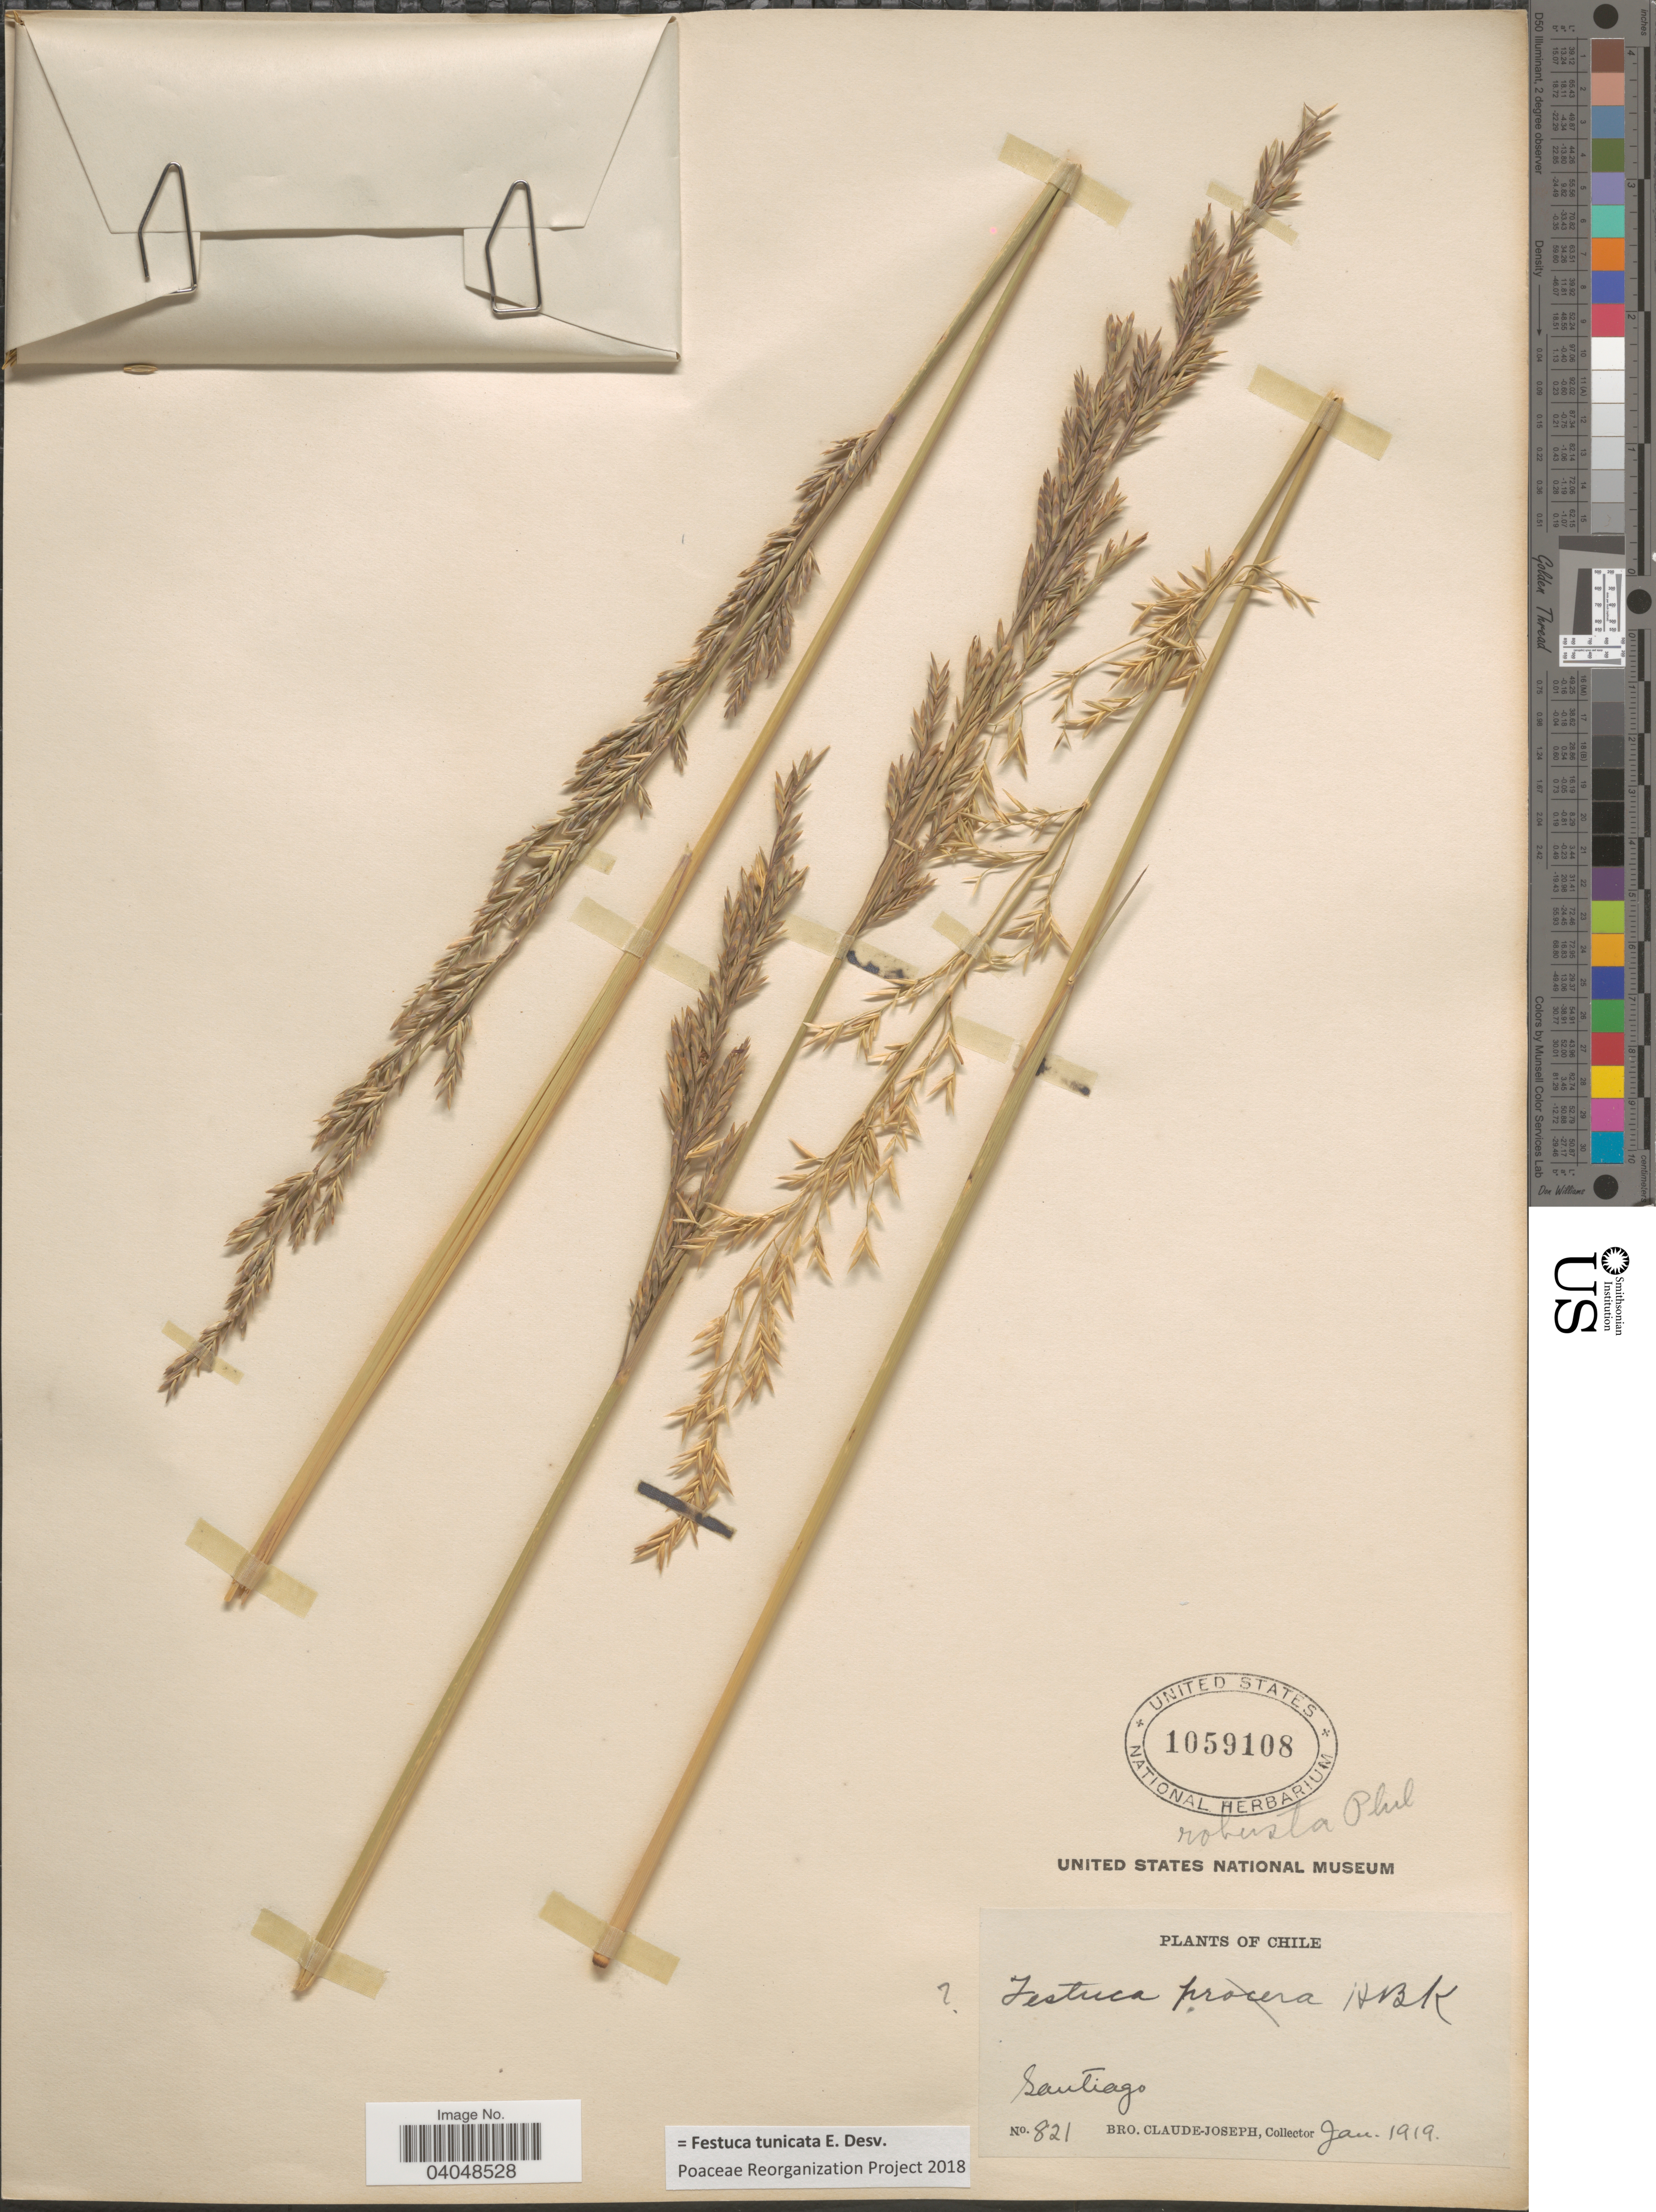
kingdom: Plantae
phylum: Tracheophyta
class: Liliopsida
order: Poales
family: Poaceae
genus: Festuca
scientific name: Festuca tunicata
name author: É. Desv.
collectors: Bro. Claude-Joseph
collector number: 821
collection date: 1919-01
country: Chile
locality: Santiago.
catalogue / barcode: US 1059108